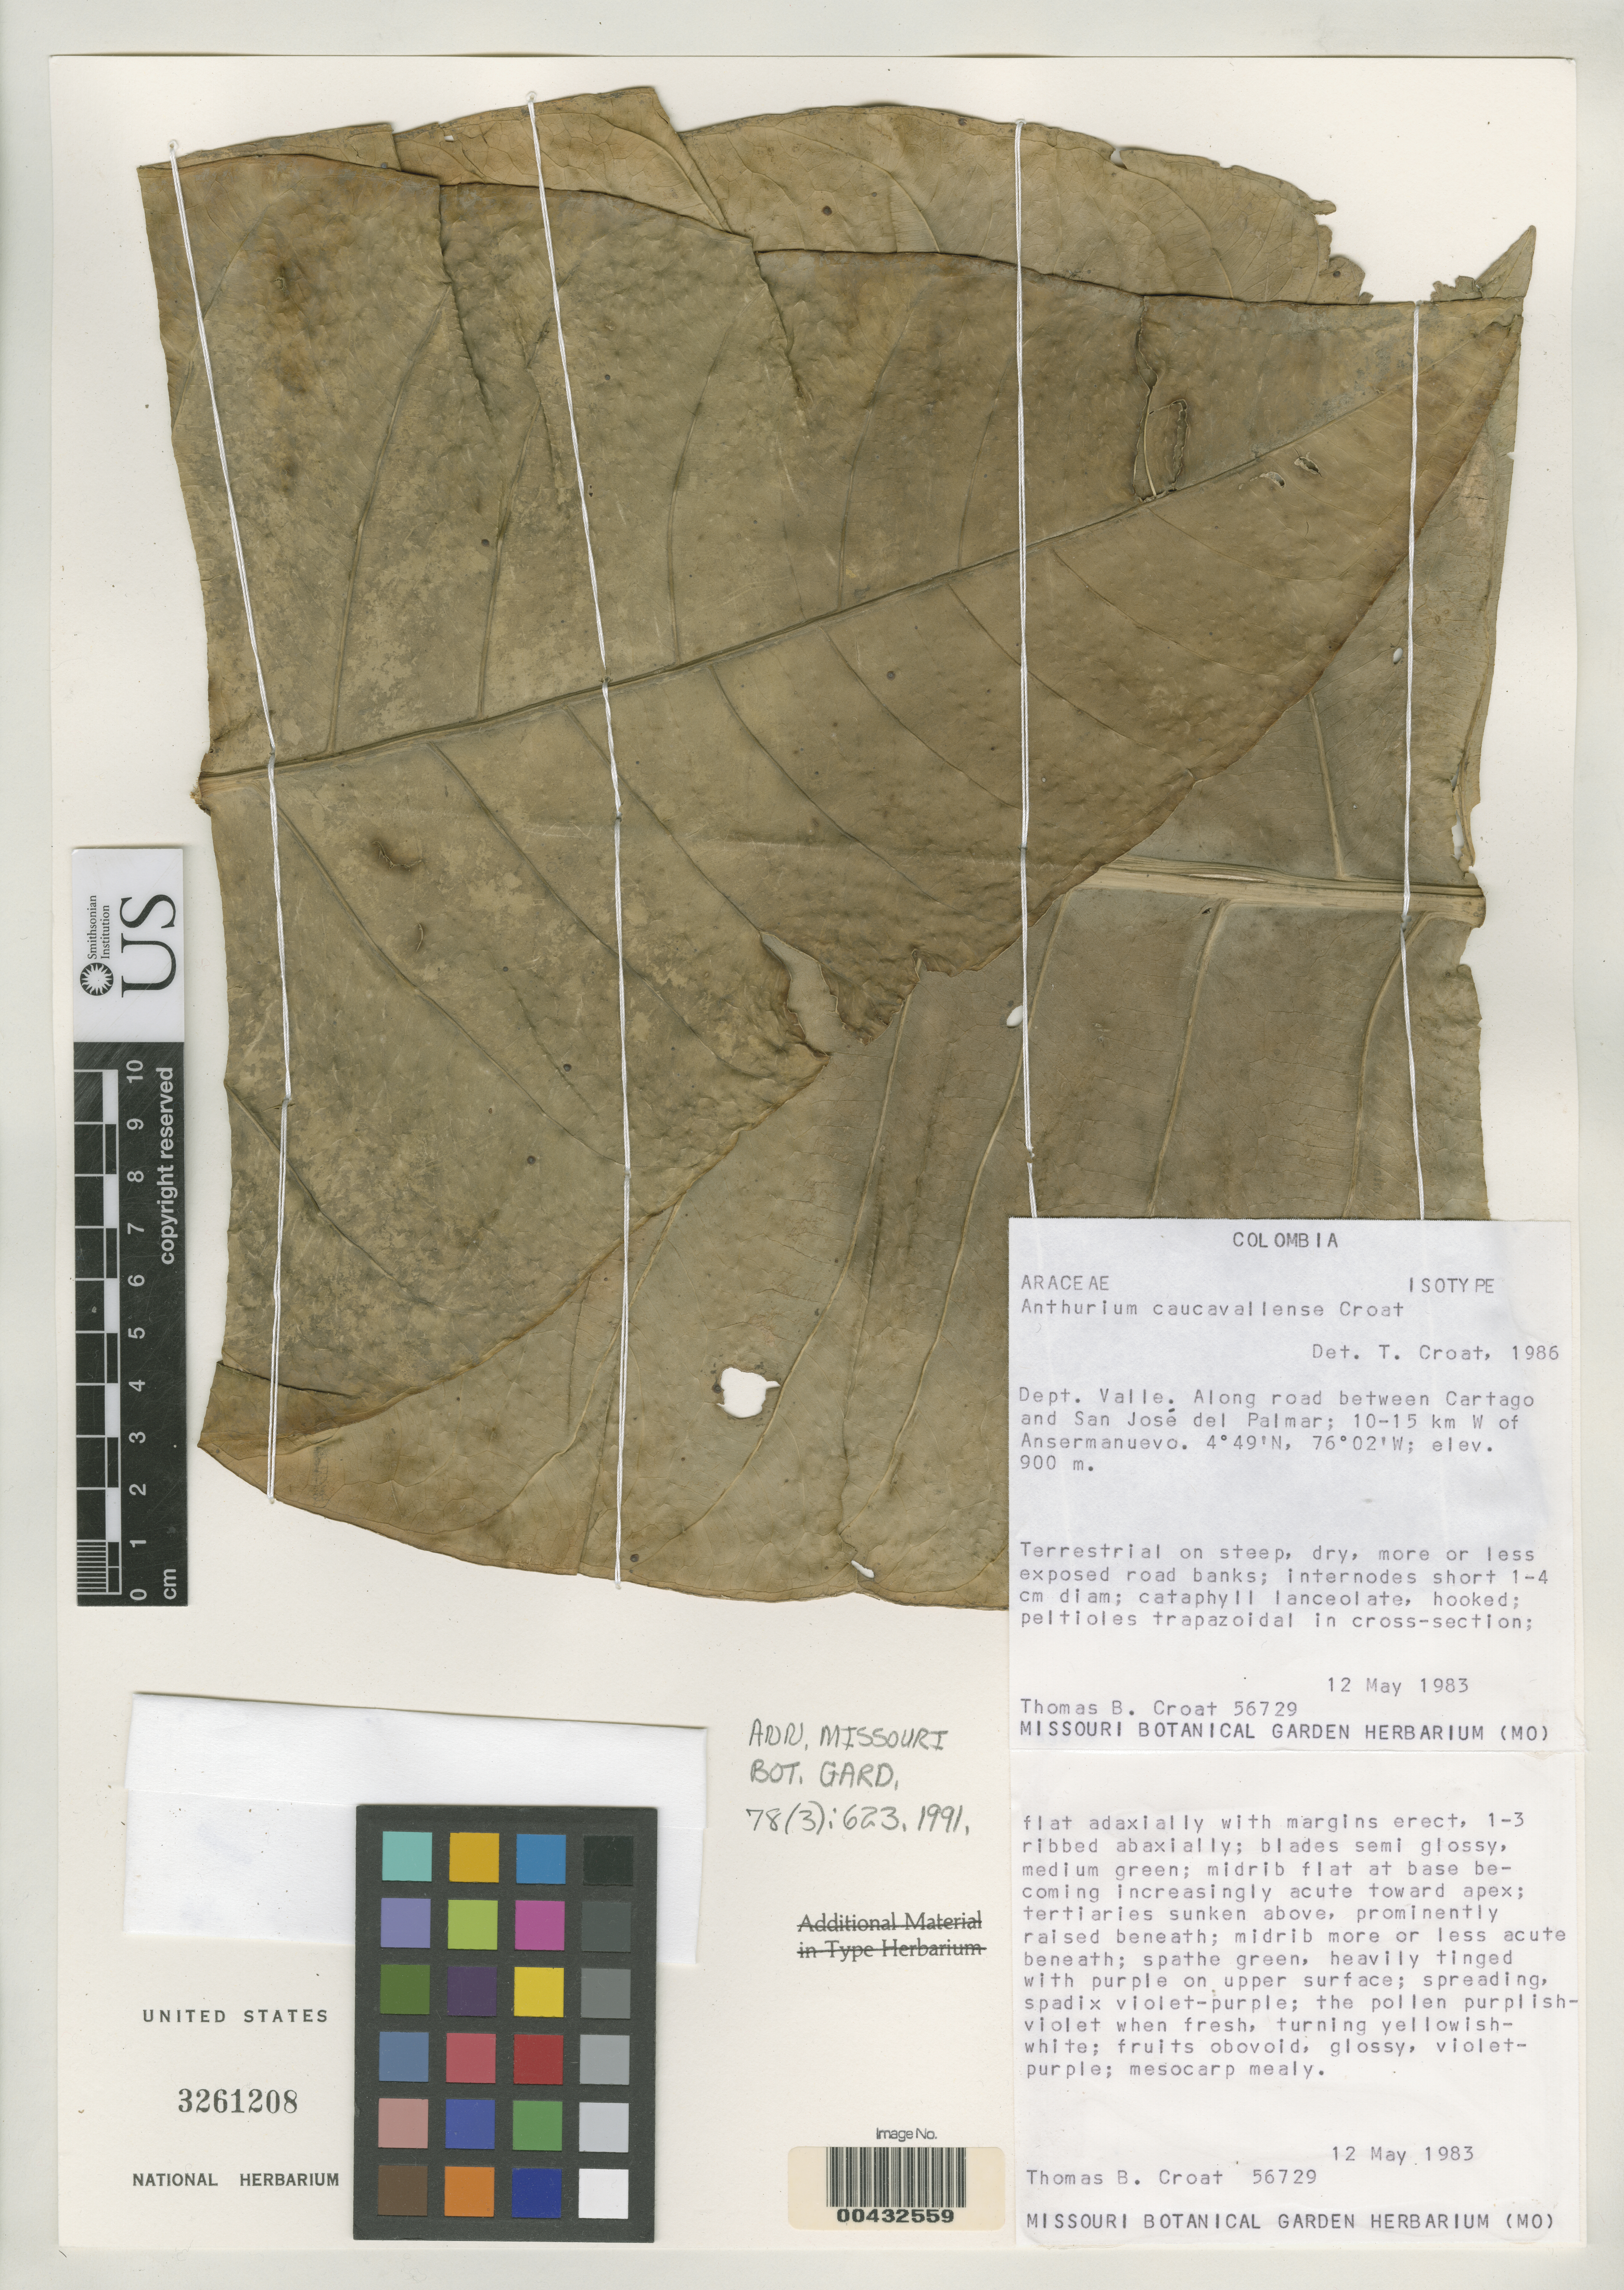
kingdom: Plantae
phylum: Tracheophyta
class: Liliopsida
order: Alismatales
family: Araceae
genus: Anthurium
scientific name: Anthurium caucavallense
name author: Croat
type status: Isotype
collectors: T. B. Croat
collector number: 56729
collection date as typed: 12 May 1983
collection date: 1983-05-12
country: Colombia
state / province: Valle del Cauca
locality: Along road between Cartagom & San Jose del Palmar, 10-15 km W of AnsermaNuevo.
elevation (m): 900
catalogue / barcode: US 3261208